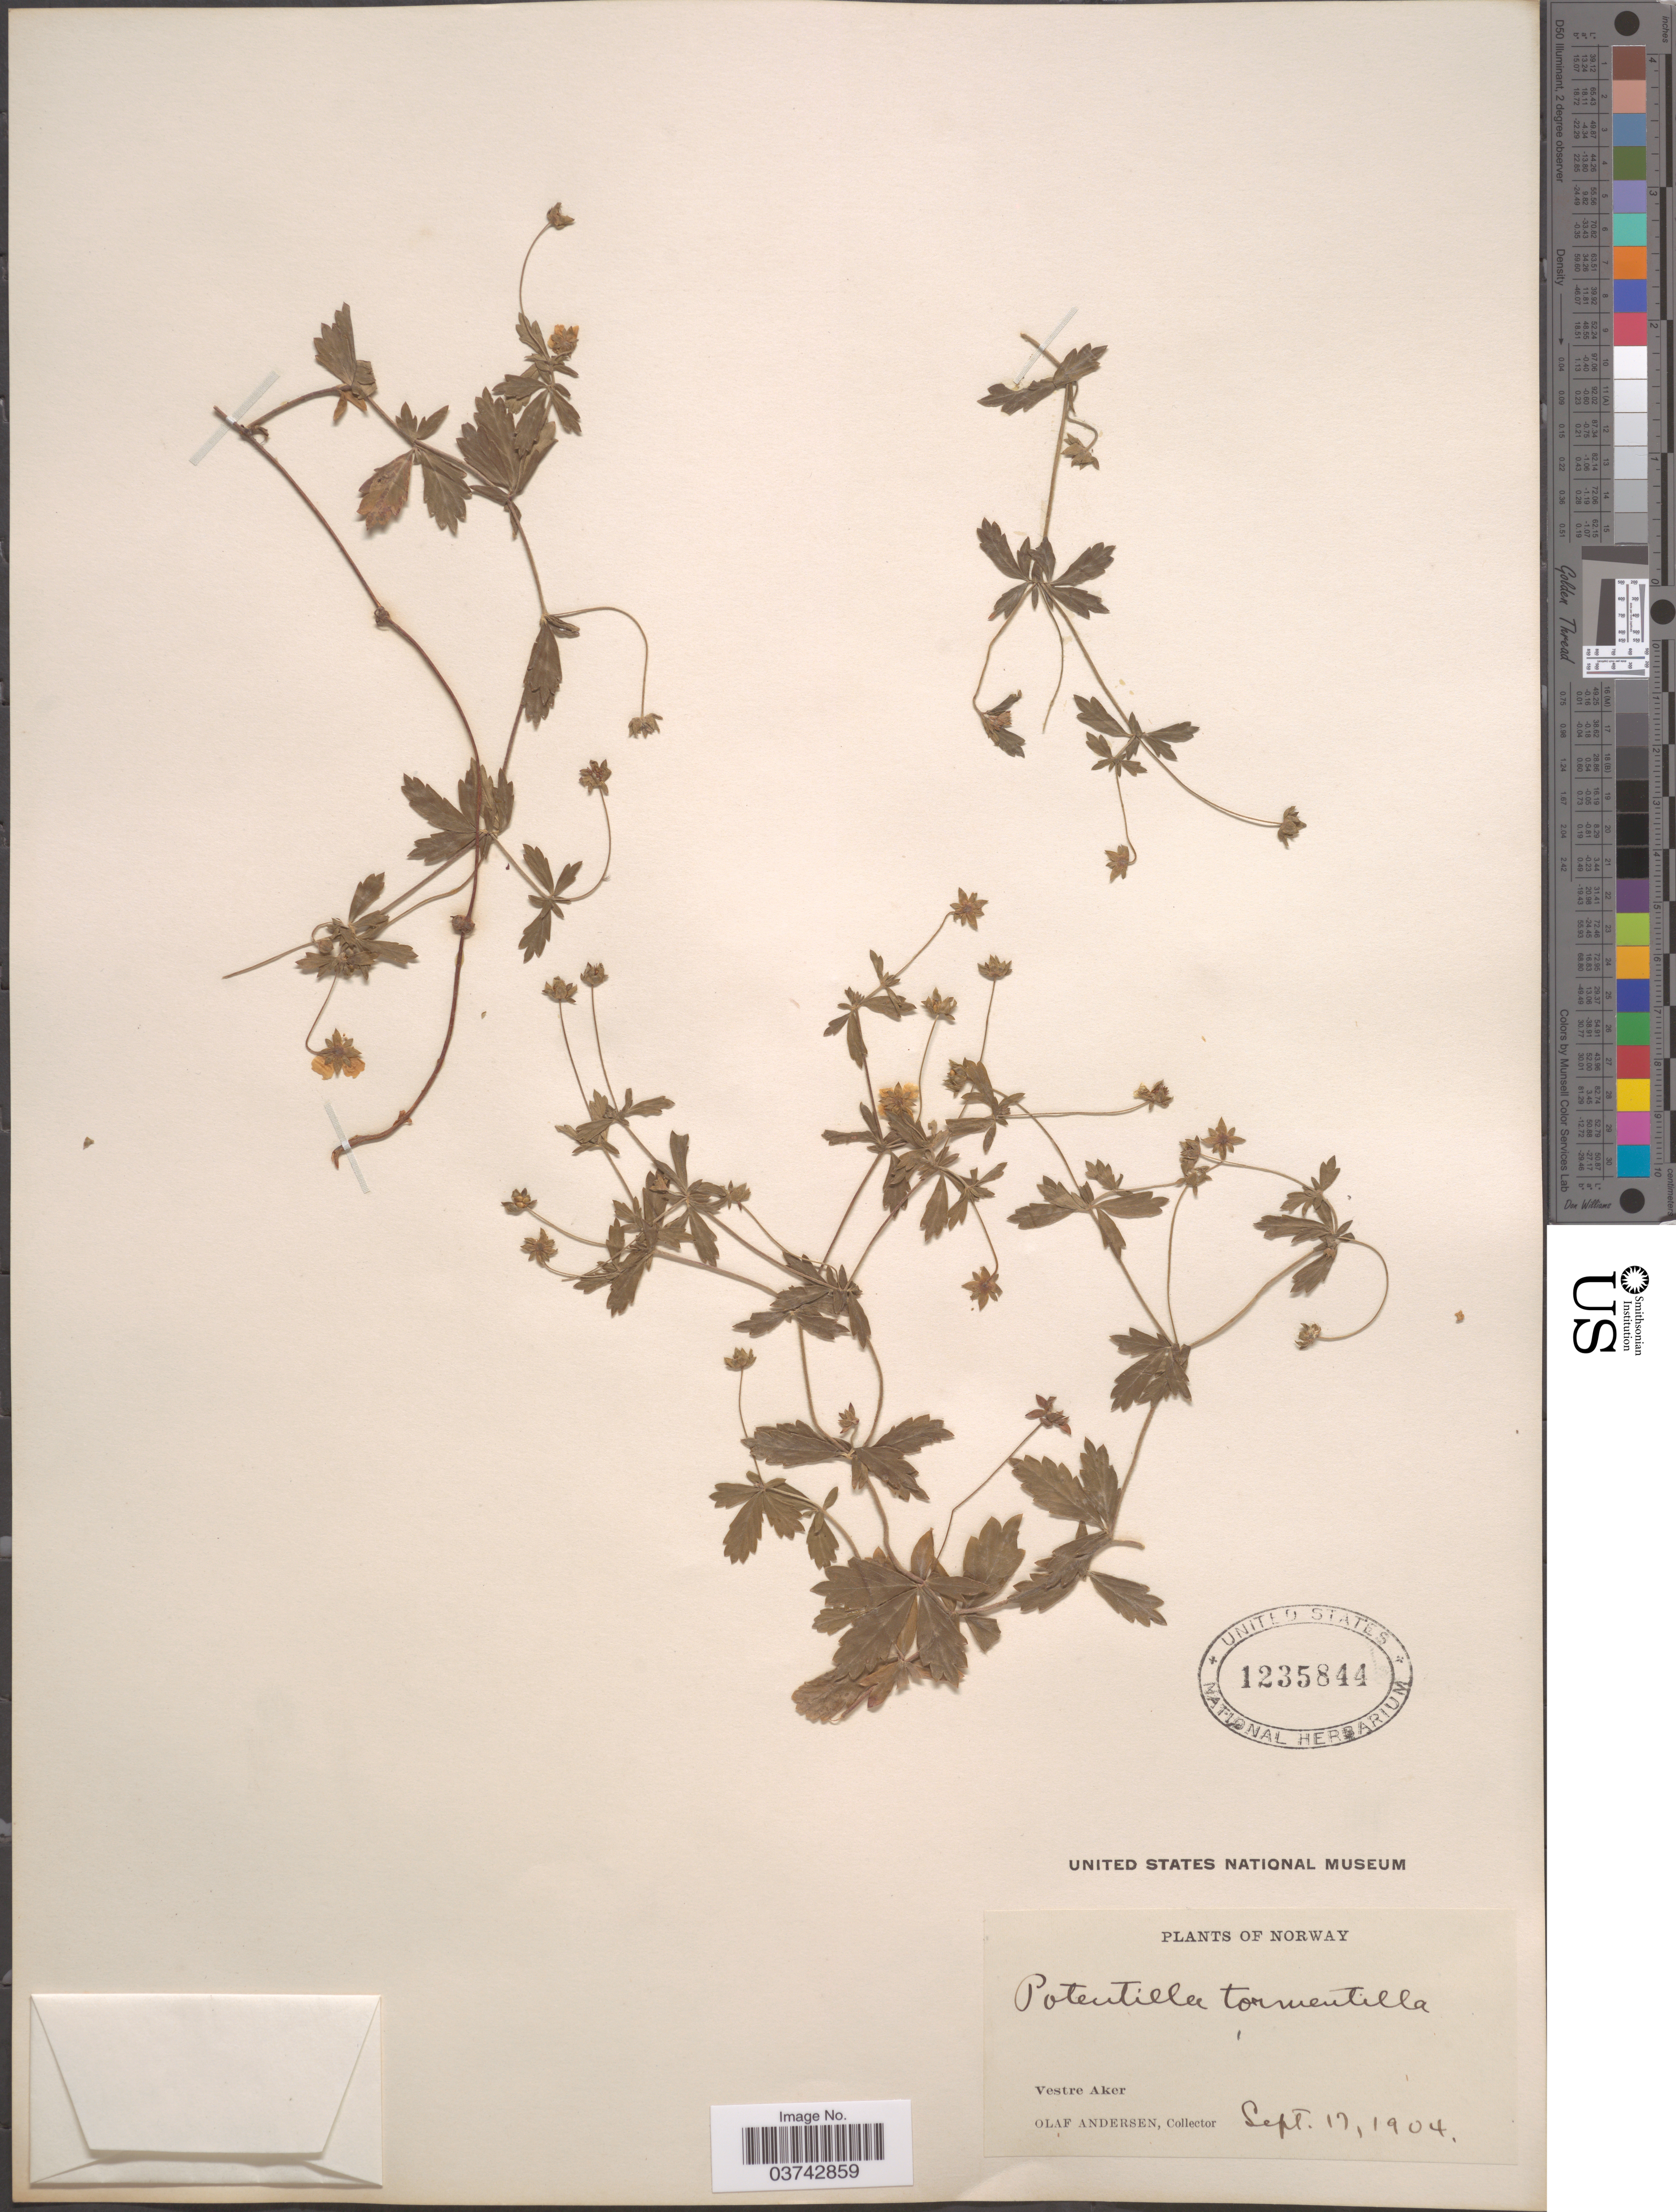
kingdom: Plantae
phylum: Tracheophyta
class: Magnoliopsida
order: Rosales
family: Rosaceae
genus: Potentilla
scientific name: Potentilla tormentilla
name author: Neck.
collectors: O. Andersen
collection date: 1904-09-17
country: Norway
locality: Vestre Aker.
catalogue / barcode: US 1235844